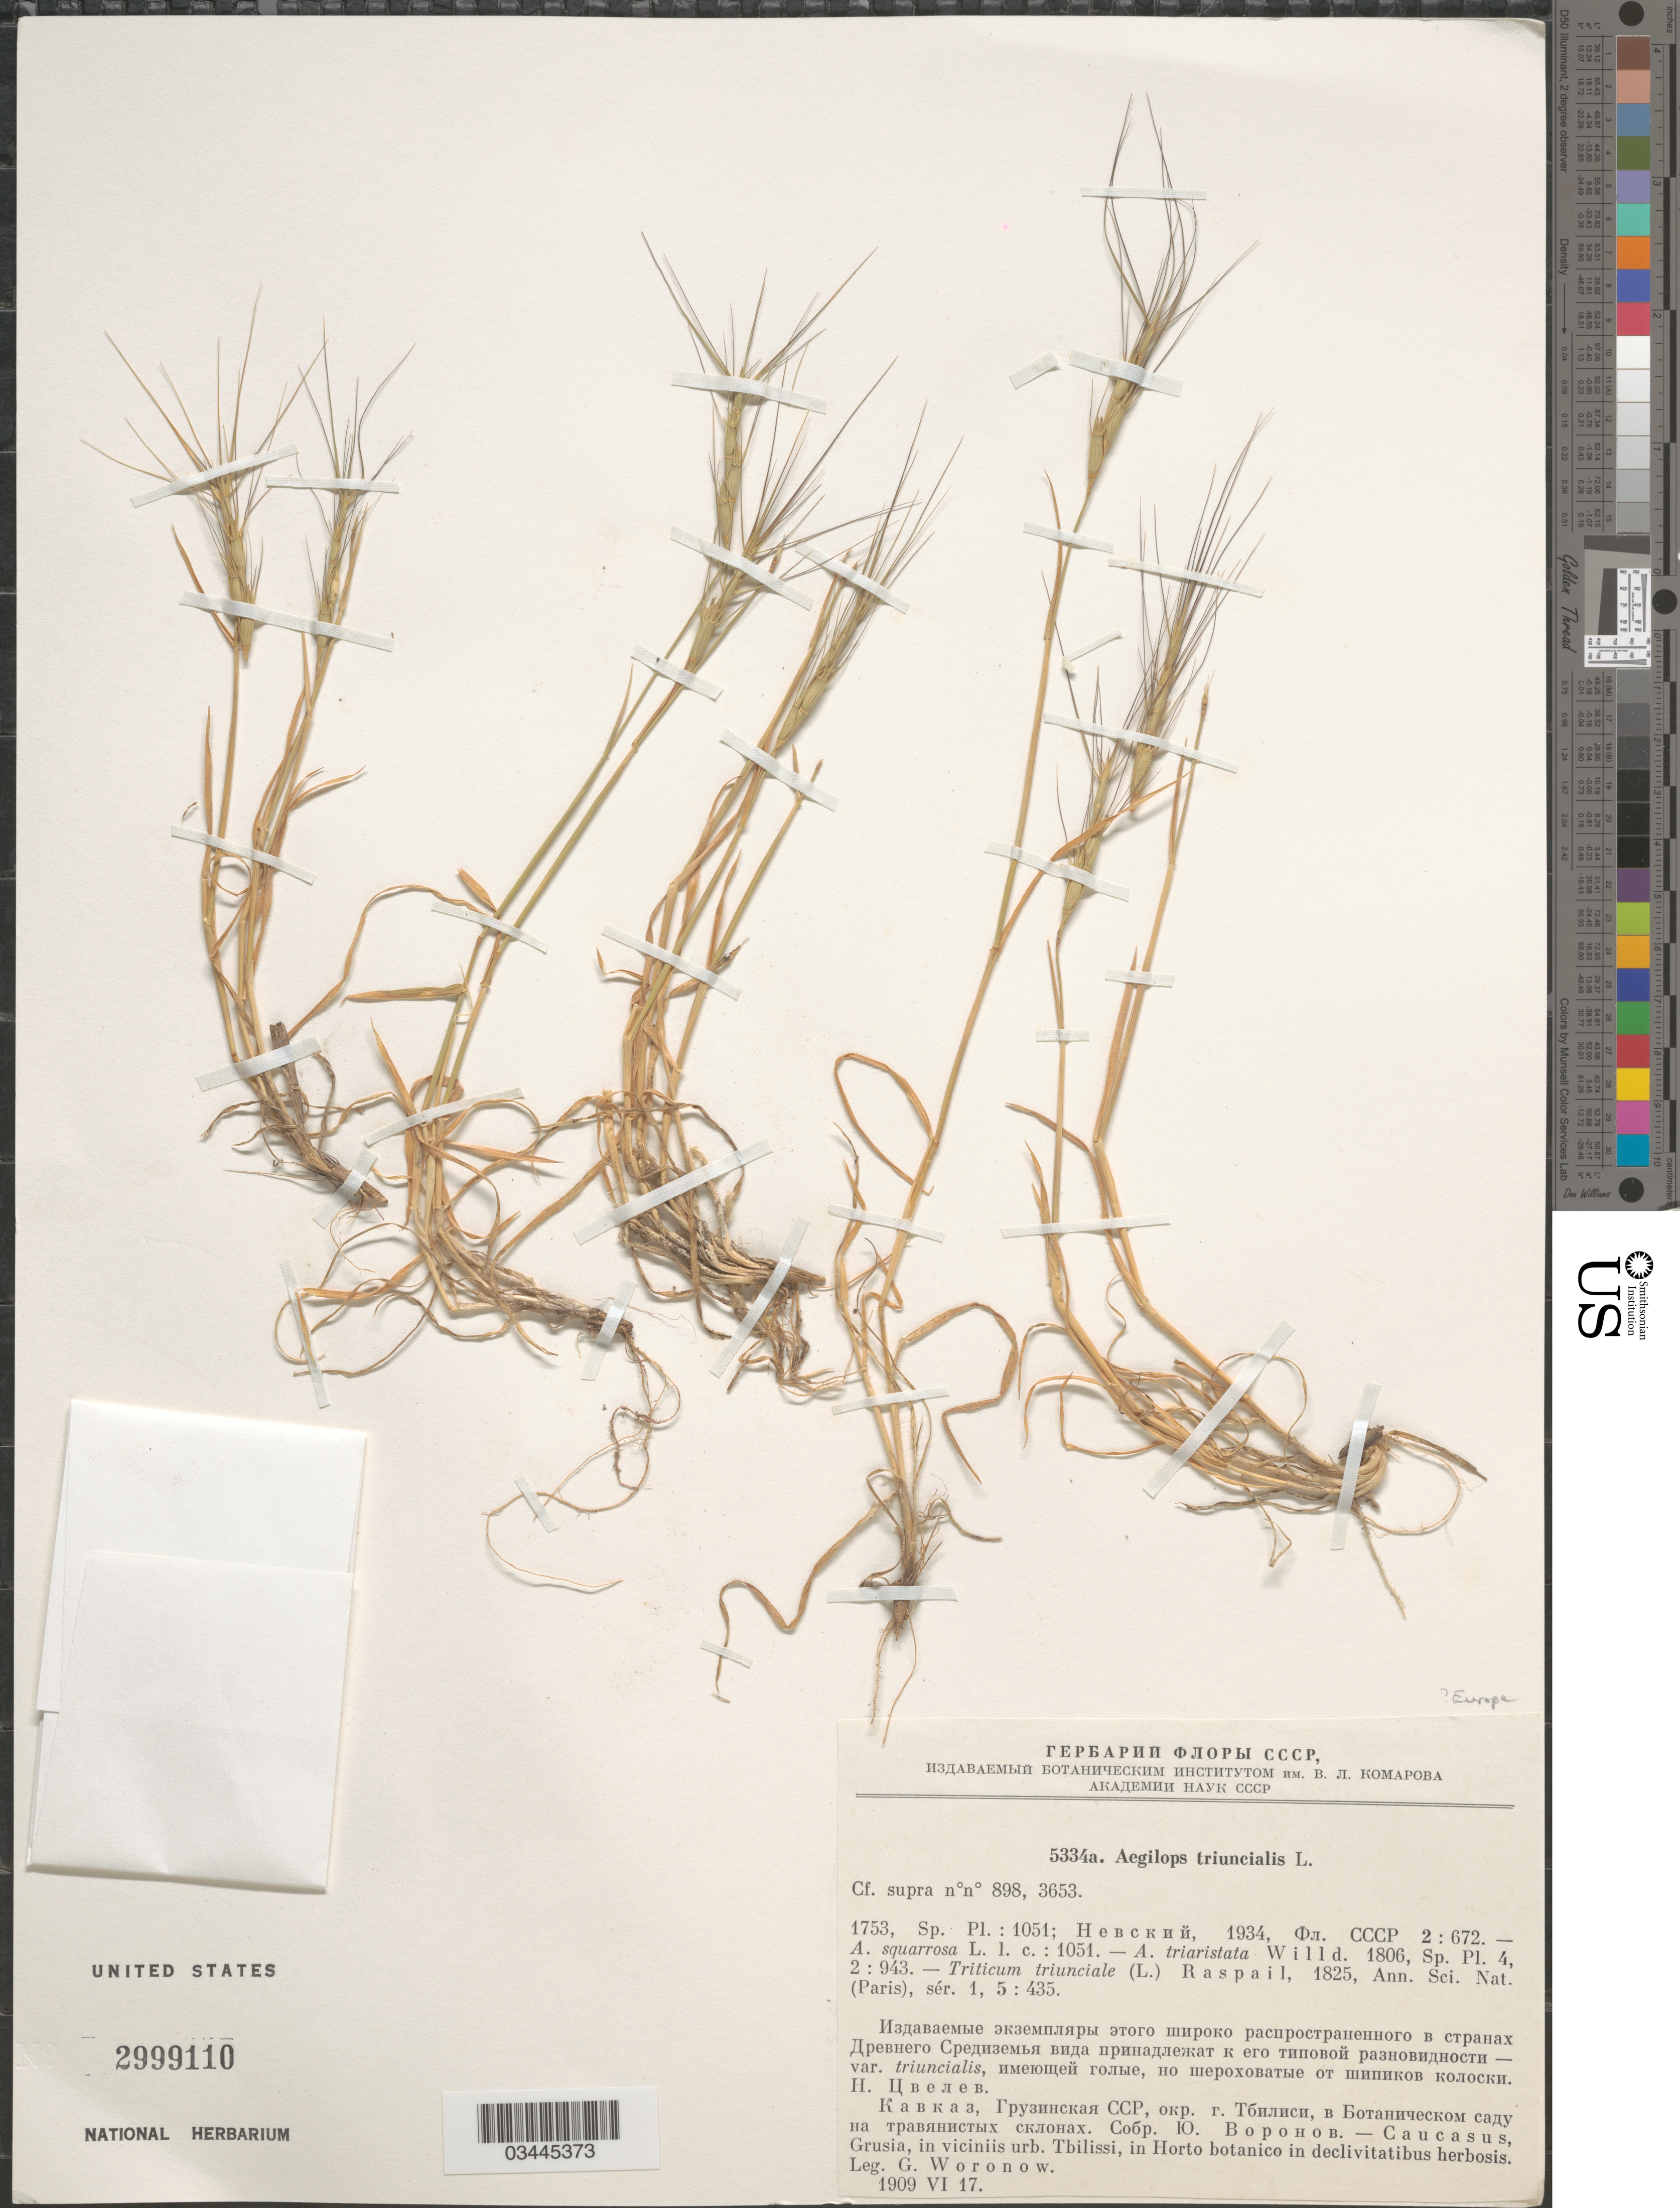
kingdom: Plantae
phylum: Tracheophyta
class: Liliopsida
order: Poales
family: Poaceae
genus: Aegilops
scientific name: Aegilops triuncialis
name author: L.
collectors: G. Woronow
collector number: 5334a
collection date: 1909-06-17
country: Georgia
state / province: Tbilisi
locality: Caucasus, Grusia, in viciniis urb. Tbilissi, in Horto botanico in declivitatibus herbosis.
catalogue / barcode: US 2999110